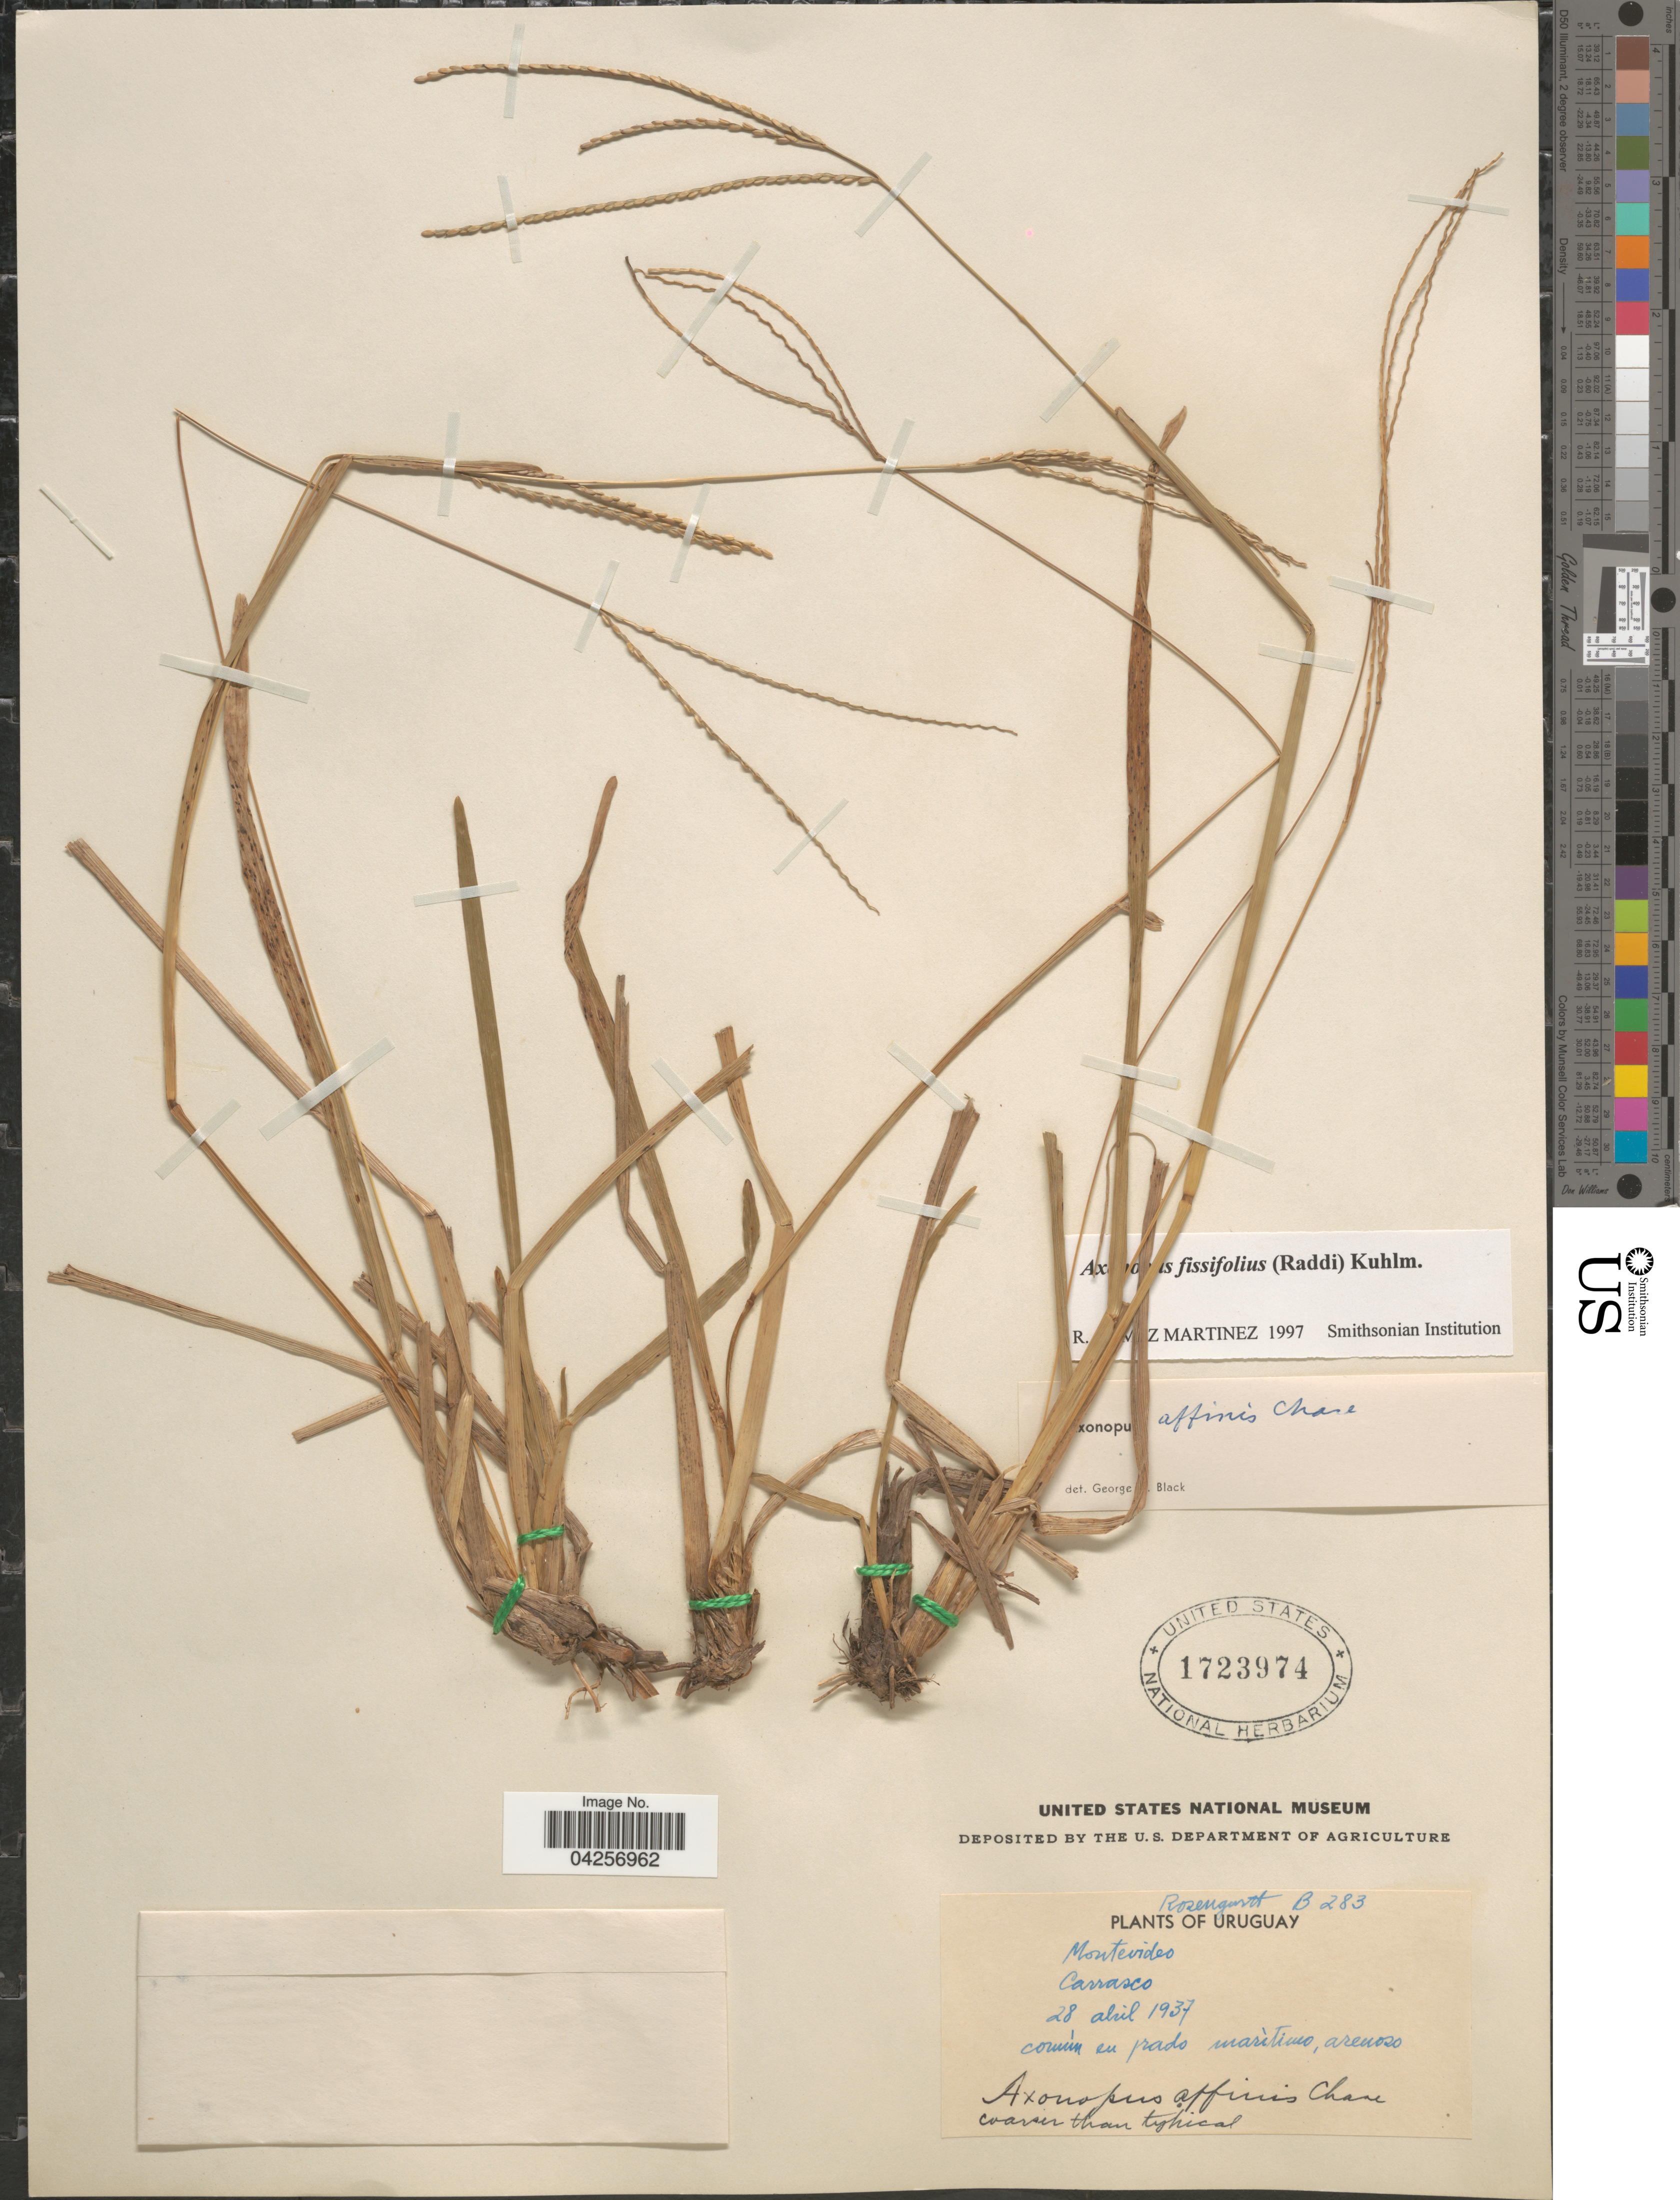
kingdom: Plantae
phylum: Tracheophyta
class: Liliopsida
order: Poales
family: Poaceae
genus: Axonopus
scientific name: Axonopus fissifolius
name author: (Raddi) Kuhlm.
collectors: Rosengurtt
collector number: B 283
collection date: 1937-04-28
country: Uruguay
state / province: Montevideo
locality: Carrasco.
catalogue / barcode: US 1723974